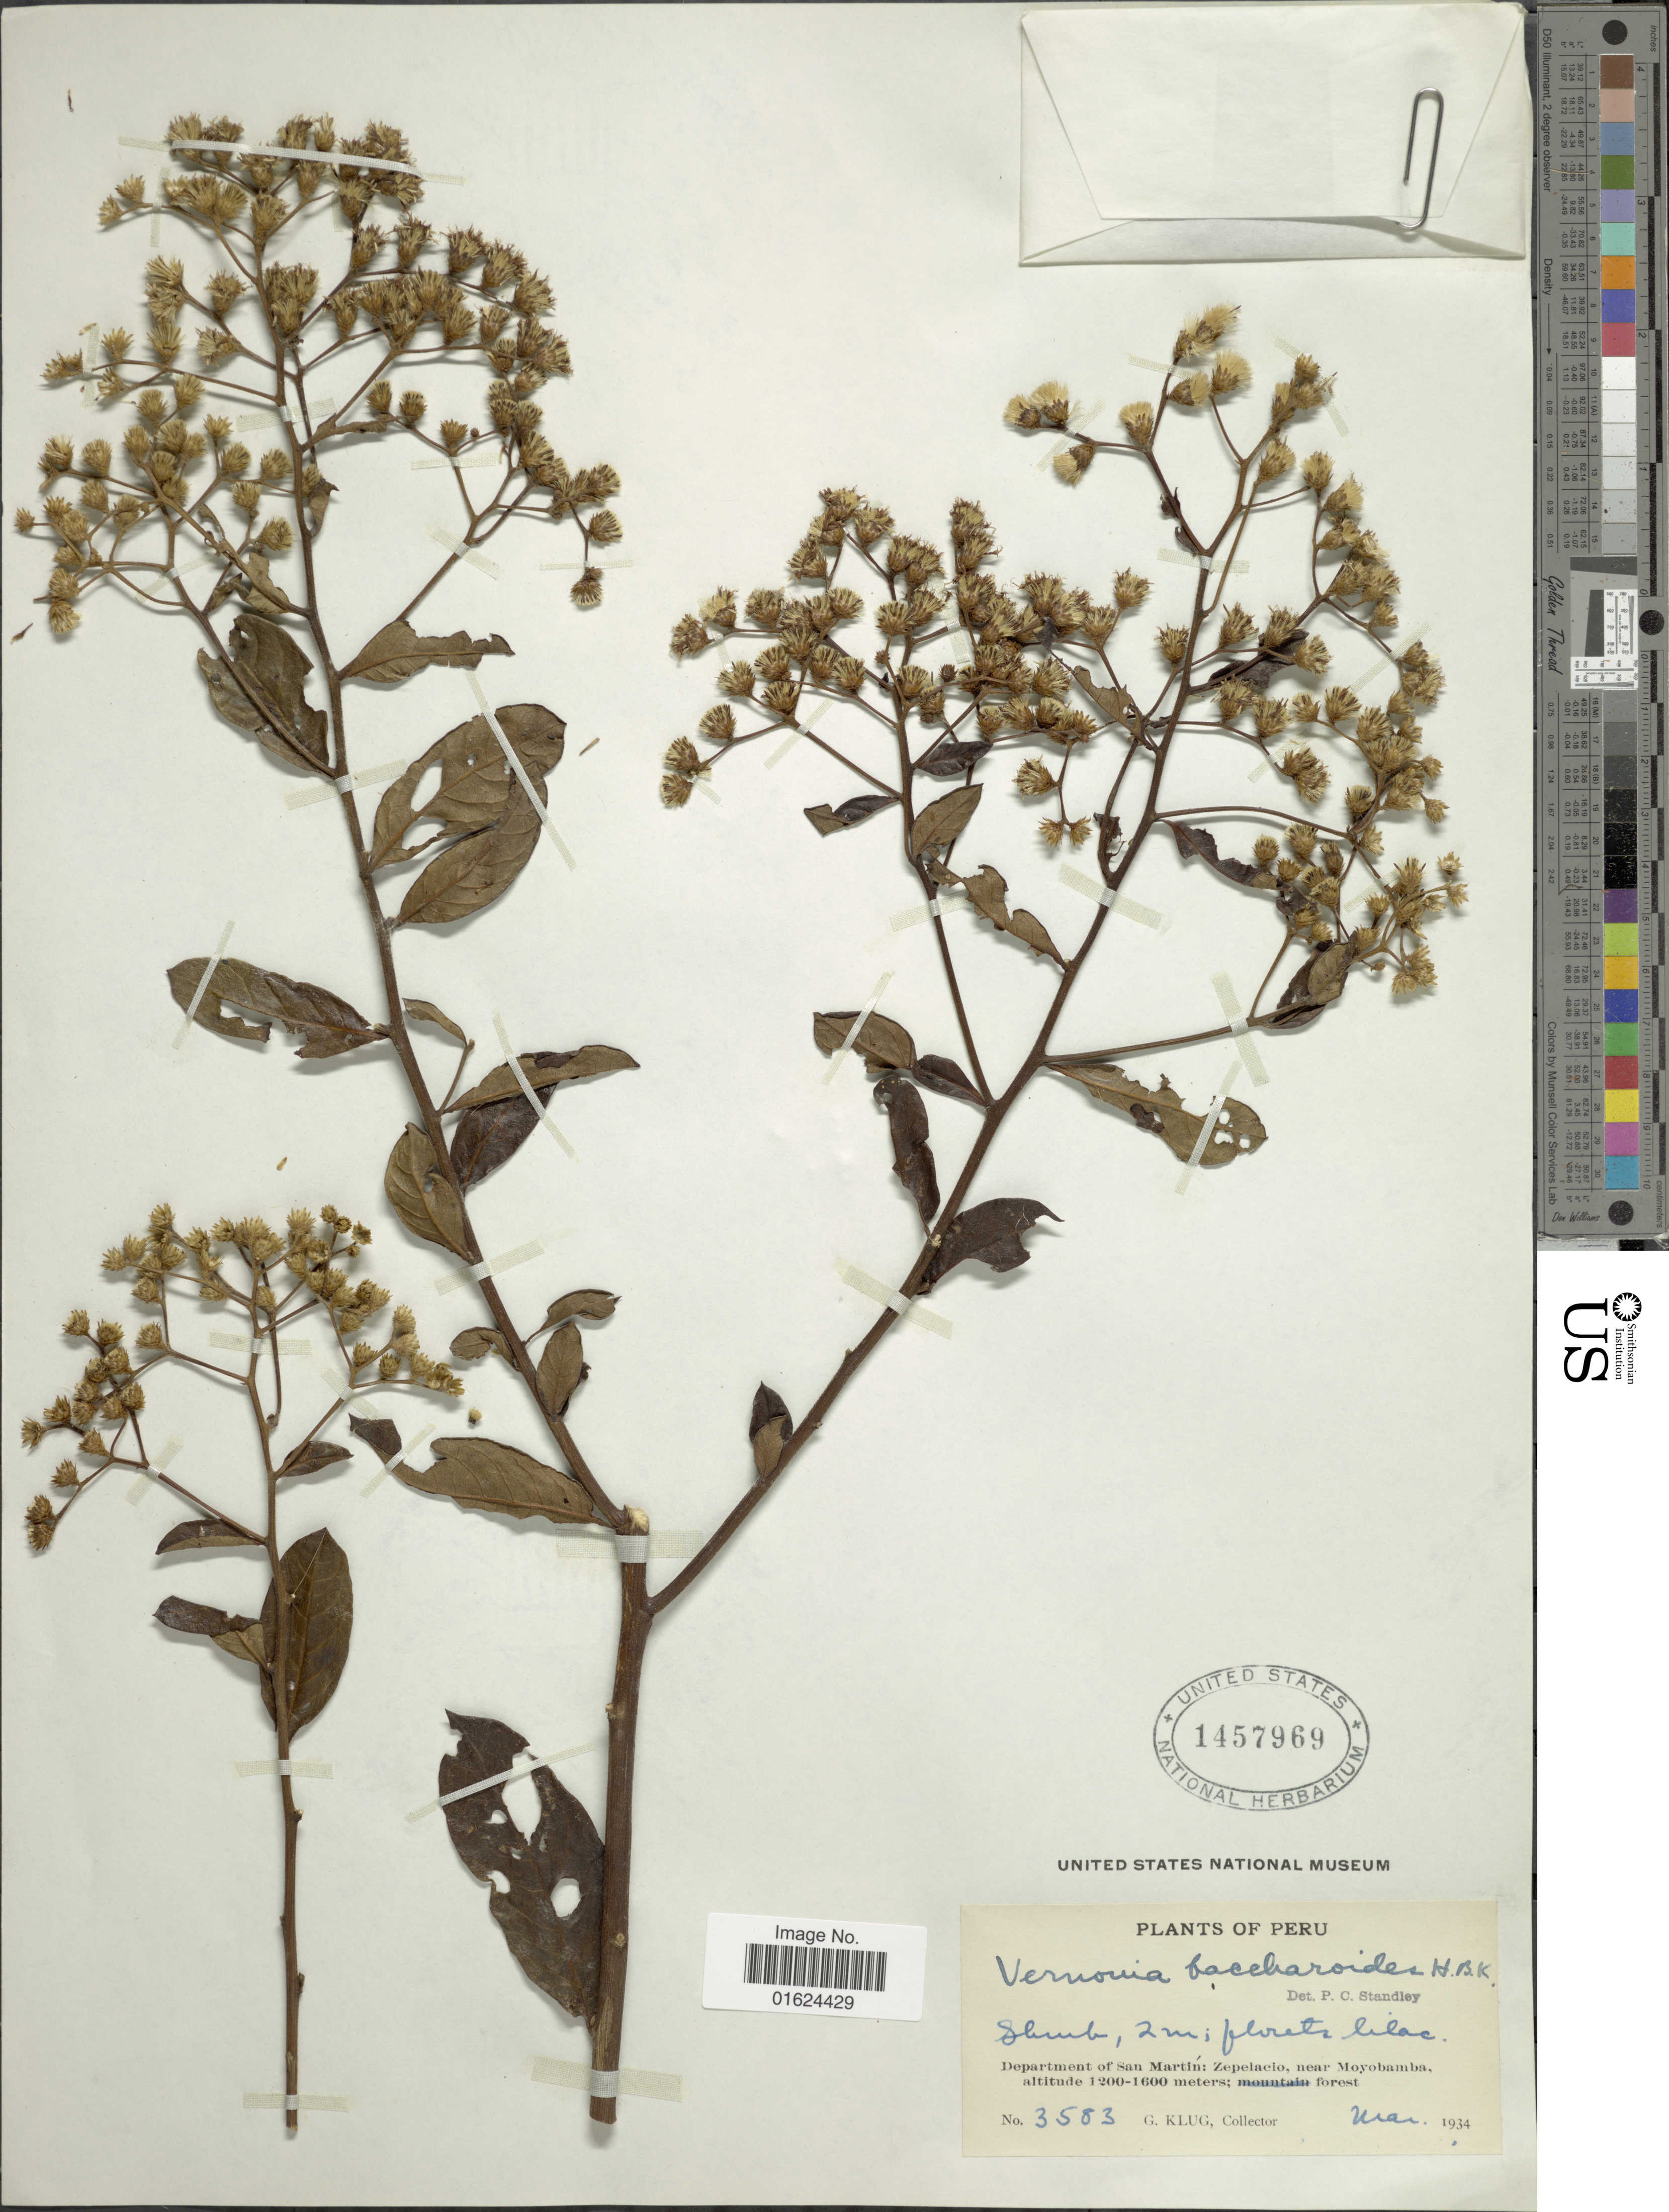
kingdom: Plantae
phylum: Tracheophyta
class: Magnoliopsida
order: Asterales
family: Asteraceae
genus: Vernonanthura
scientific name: Vernonanthura patens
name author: (Kunth) H. Rob.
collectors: G. Klug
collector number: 3583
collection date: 1934-03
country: Peru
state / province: San Martín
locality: Department of San Martín: Zepelacio, near Moyobamba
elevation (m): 1200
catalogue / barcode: US 1457969